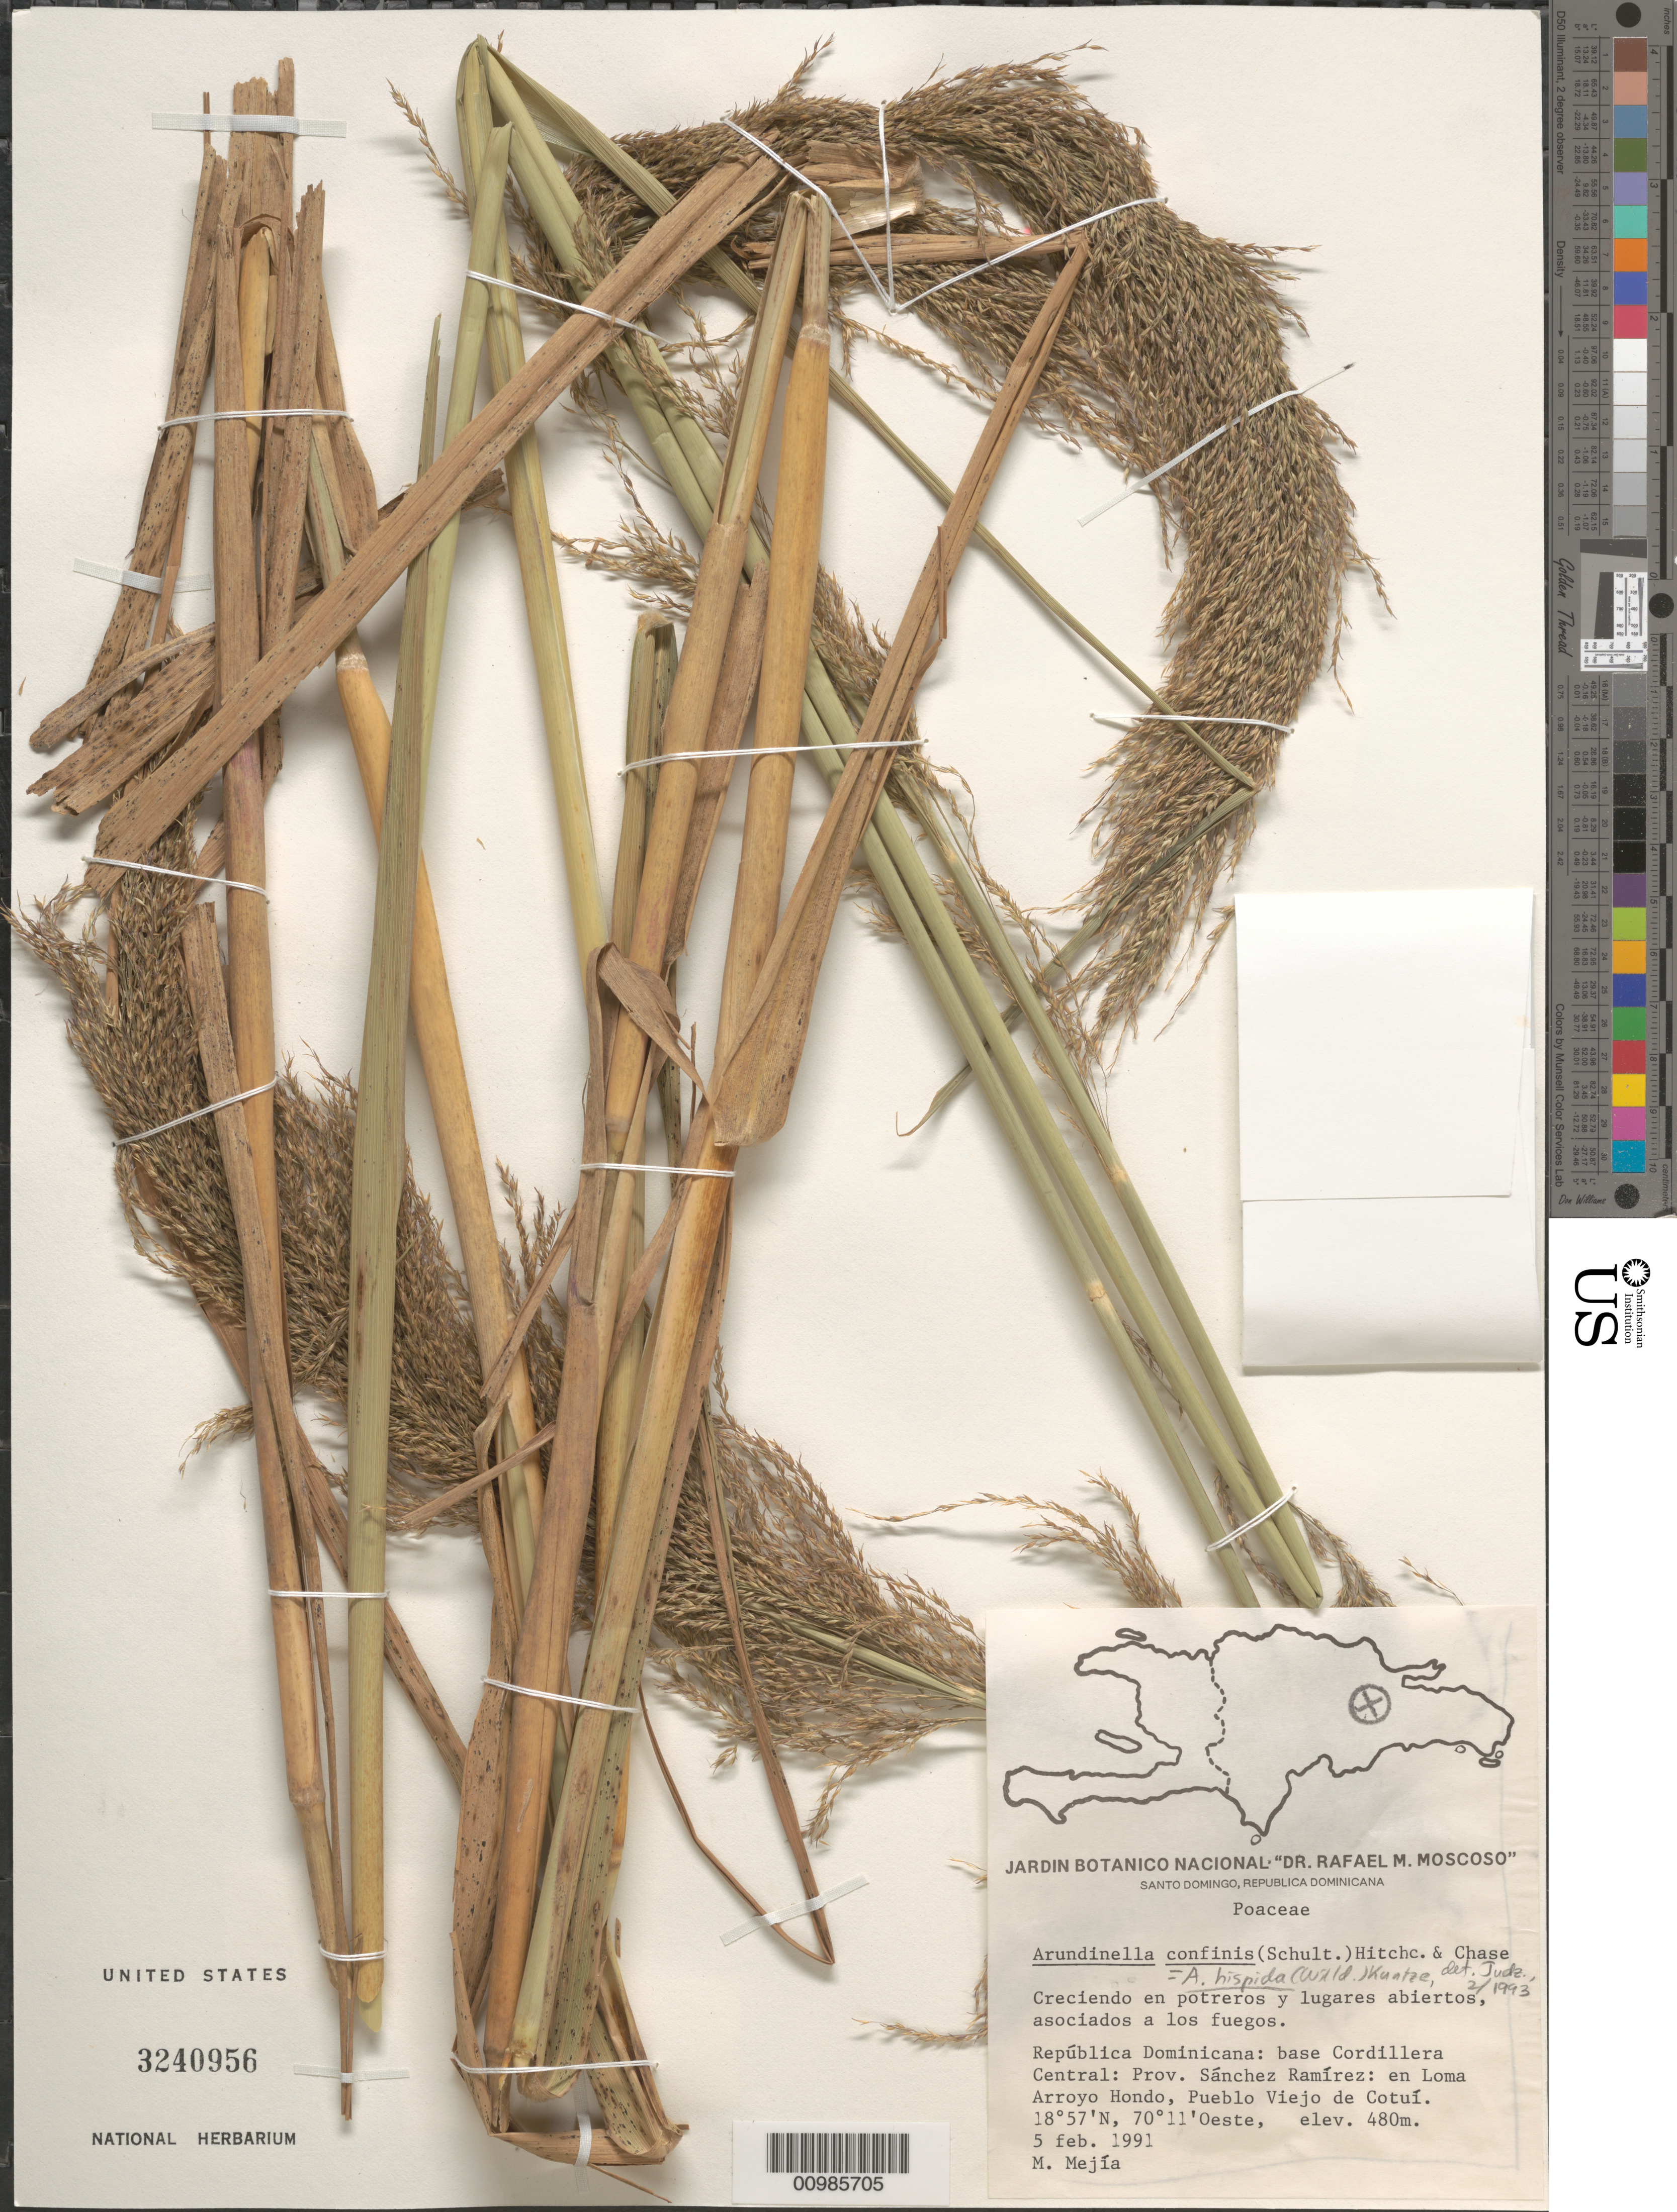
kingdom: Plantae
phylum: Tracheophyta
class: Liliopsida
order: Poales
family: Poaceae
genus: Arundinella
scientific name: Arundinella hispida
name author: (Humb. & Bonpl. ex Willd.) Kuntze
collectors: M. Mejia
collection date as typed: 05 Feb 1991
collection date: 1991-02-05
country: Dominican Republic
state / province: Sánchez Ramírez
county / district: Cotui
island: Hispaniola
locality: Cordillera Central, Loma Arroyo Hondo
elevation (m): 480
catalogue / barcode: US 3240956